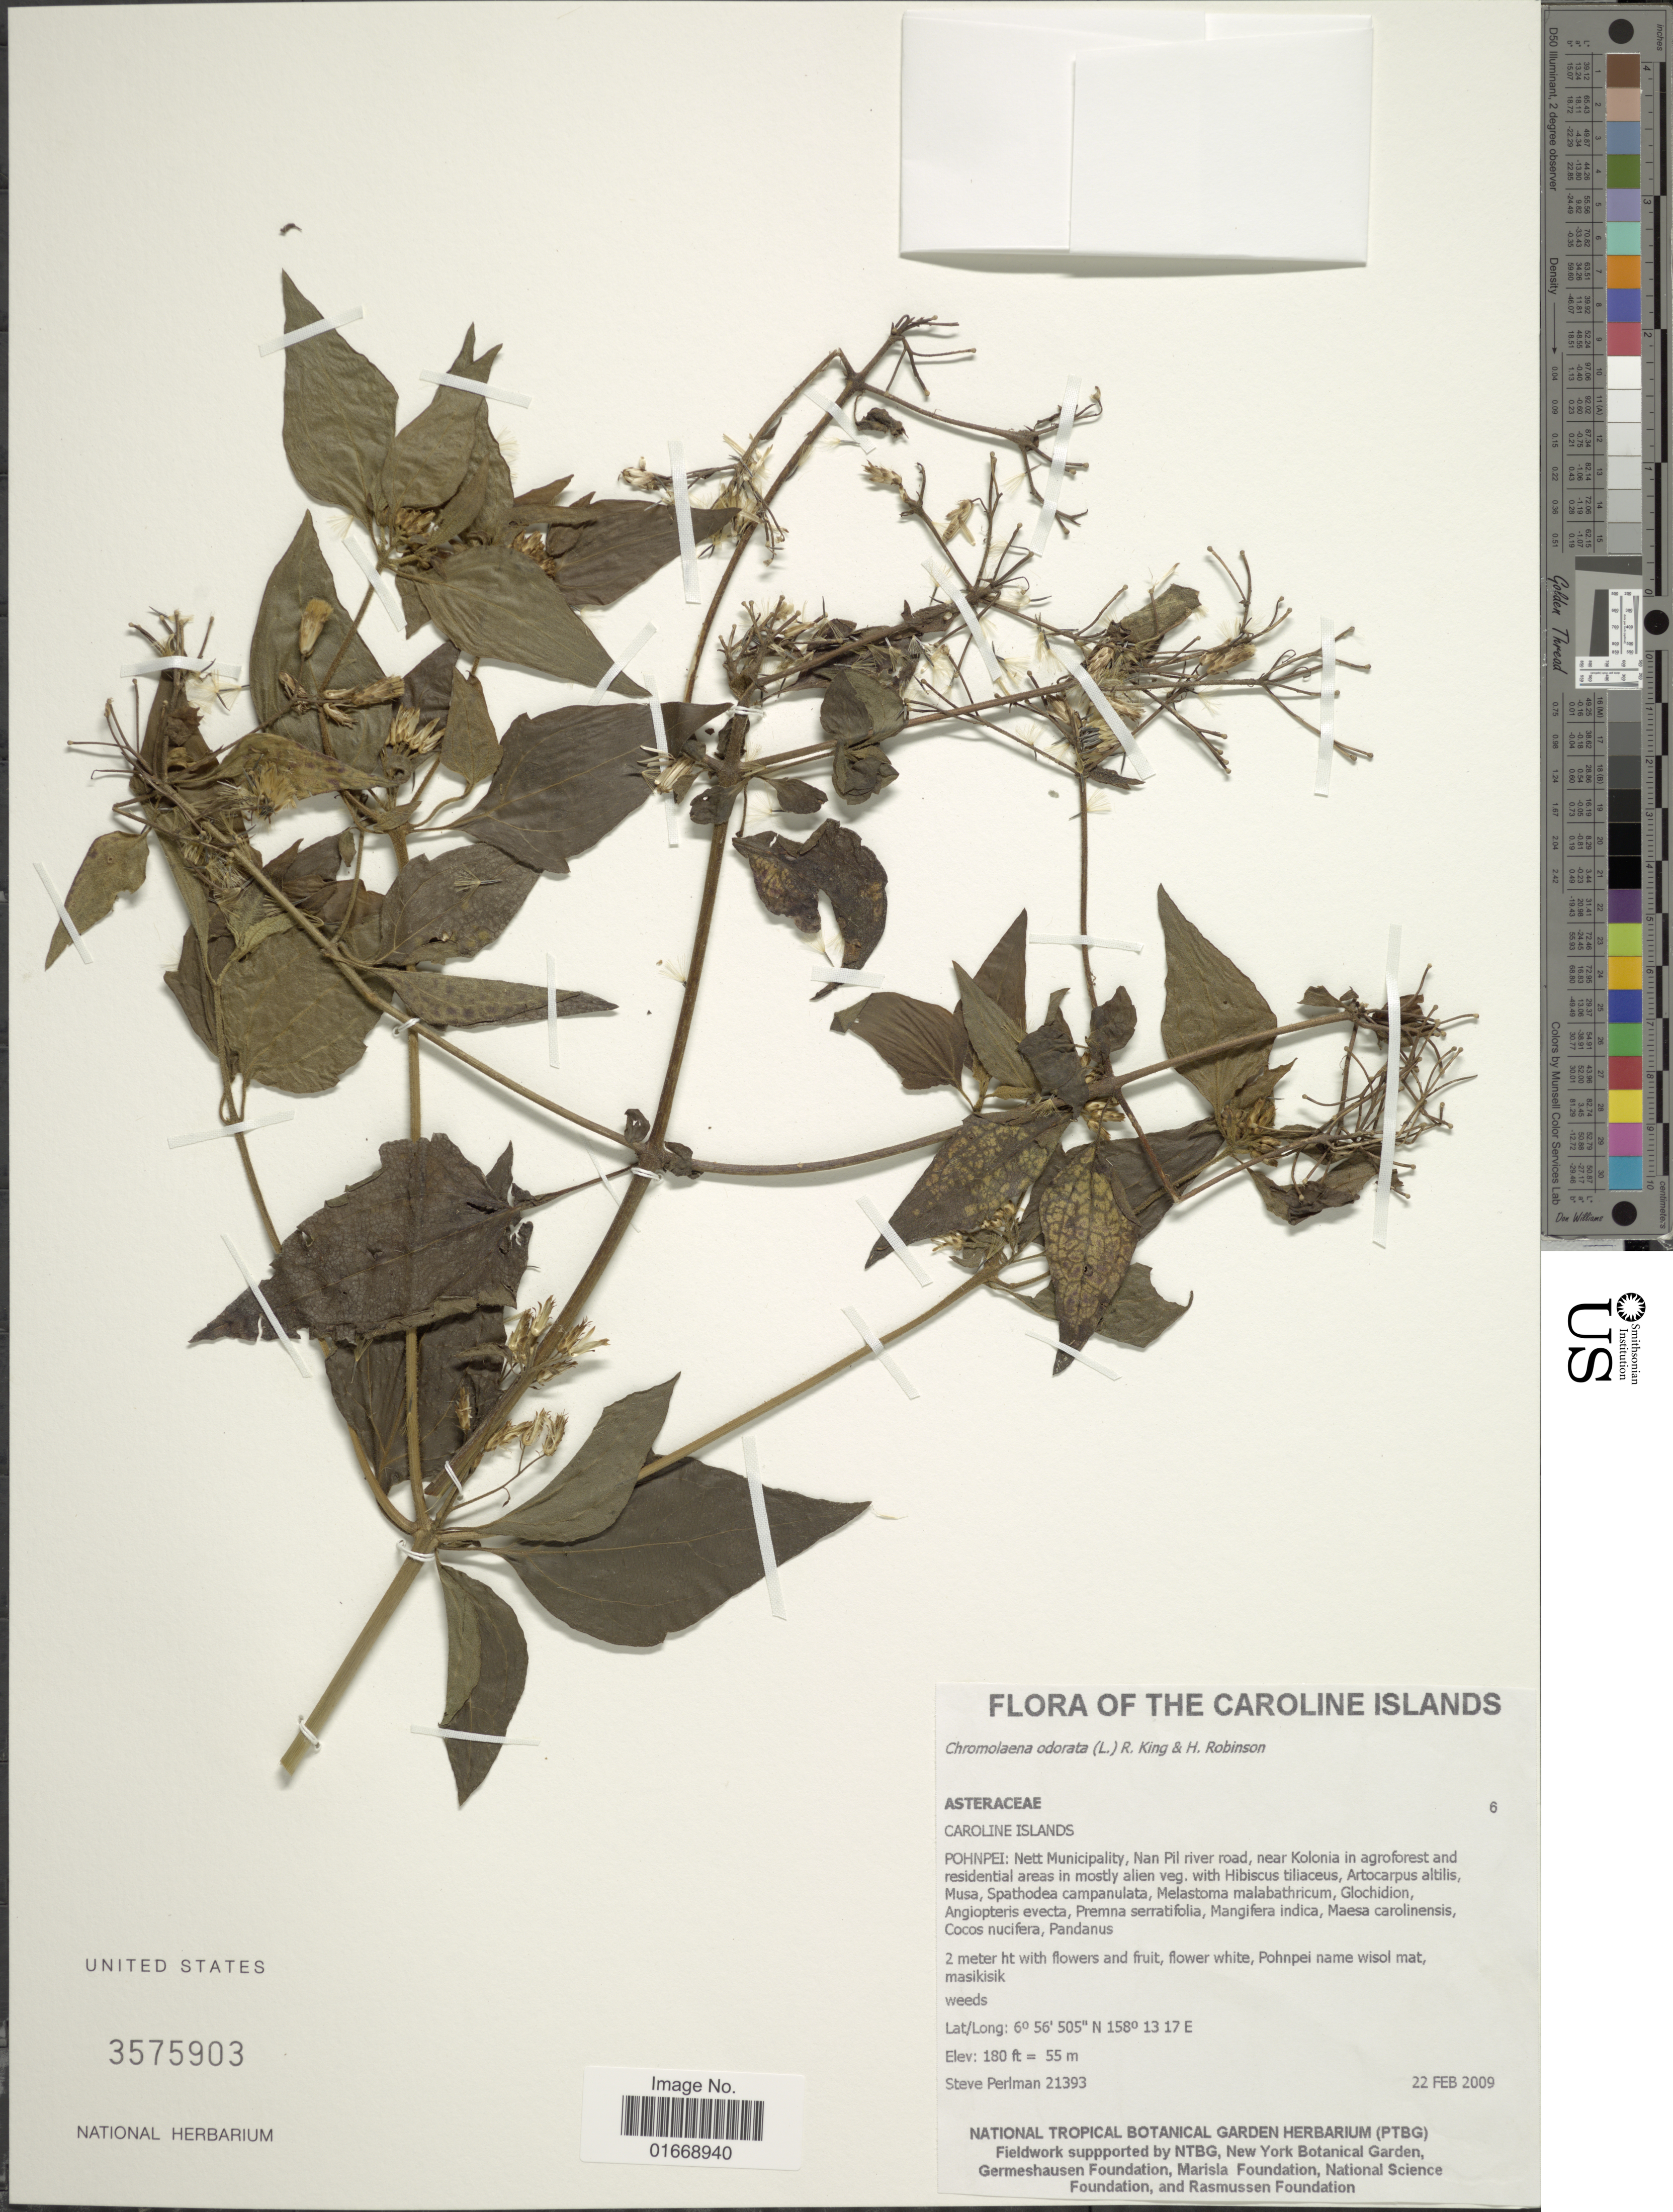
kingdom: Plantae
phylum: Tracheophyta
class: Magnoliopsida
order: Asterales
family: Asteraceae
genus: Chromolaena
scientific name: Chromolaena odorata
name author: (L.) R.M. King & H. Rob.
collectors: S. Perlman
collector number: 21393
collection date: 2009-02-22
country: Micronesia, Federated States of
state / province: Pohnpei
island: Pohnpei [Ponape]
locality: Caroline Islands, Pohnpei, Nett Municipality, Nan Pil river road, near Kolonia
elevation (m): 55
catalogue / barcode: US 3575903